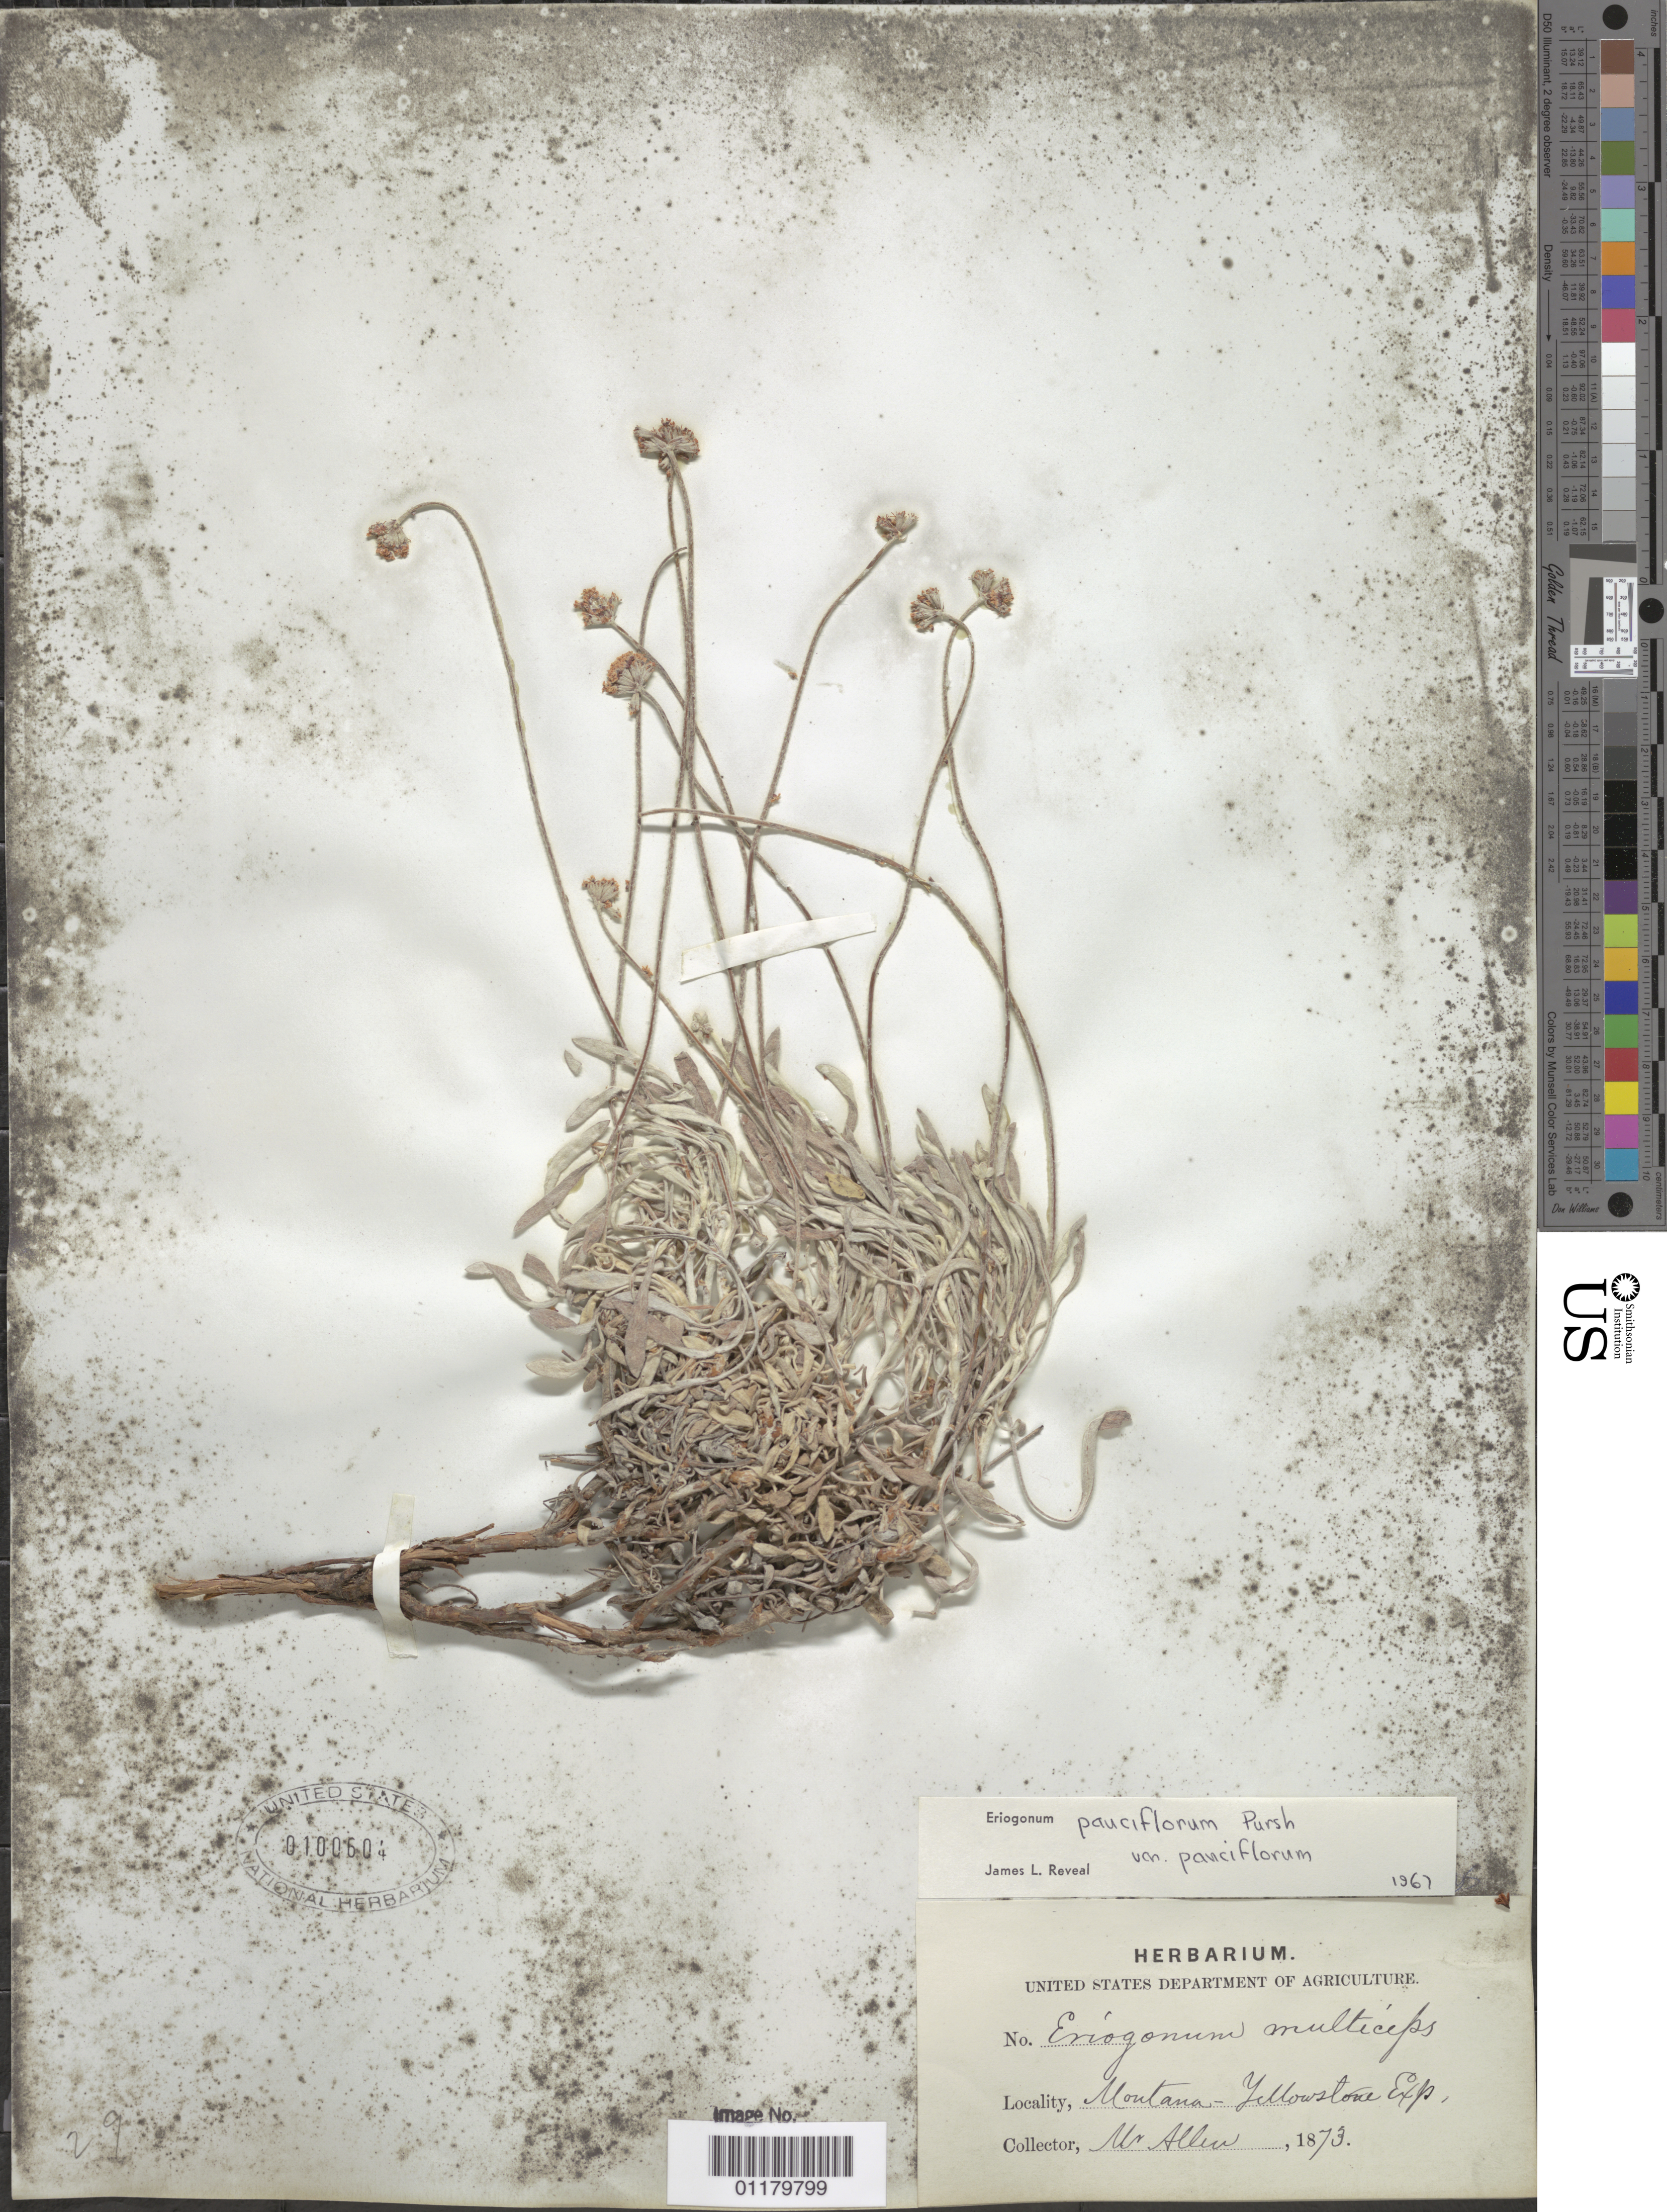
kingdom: Plantae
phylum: Tracheophyta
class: Magnoliopsida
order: Caryophyllales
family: Polygonaceae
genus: Eriogonum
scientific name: Eriogonum pauciflorum var. pauciflorum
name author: Pursh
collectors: -- Allen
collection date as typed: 1873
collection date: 1873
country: United States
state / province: Montana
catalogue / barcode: US 100604